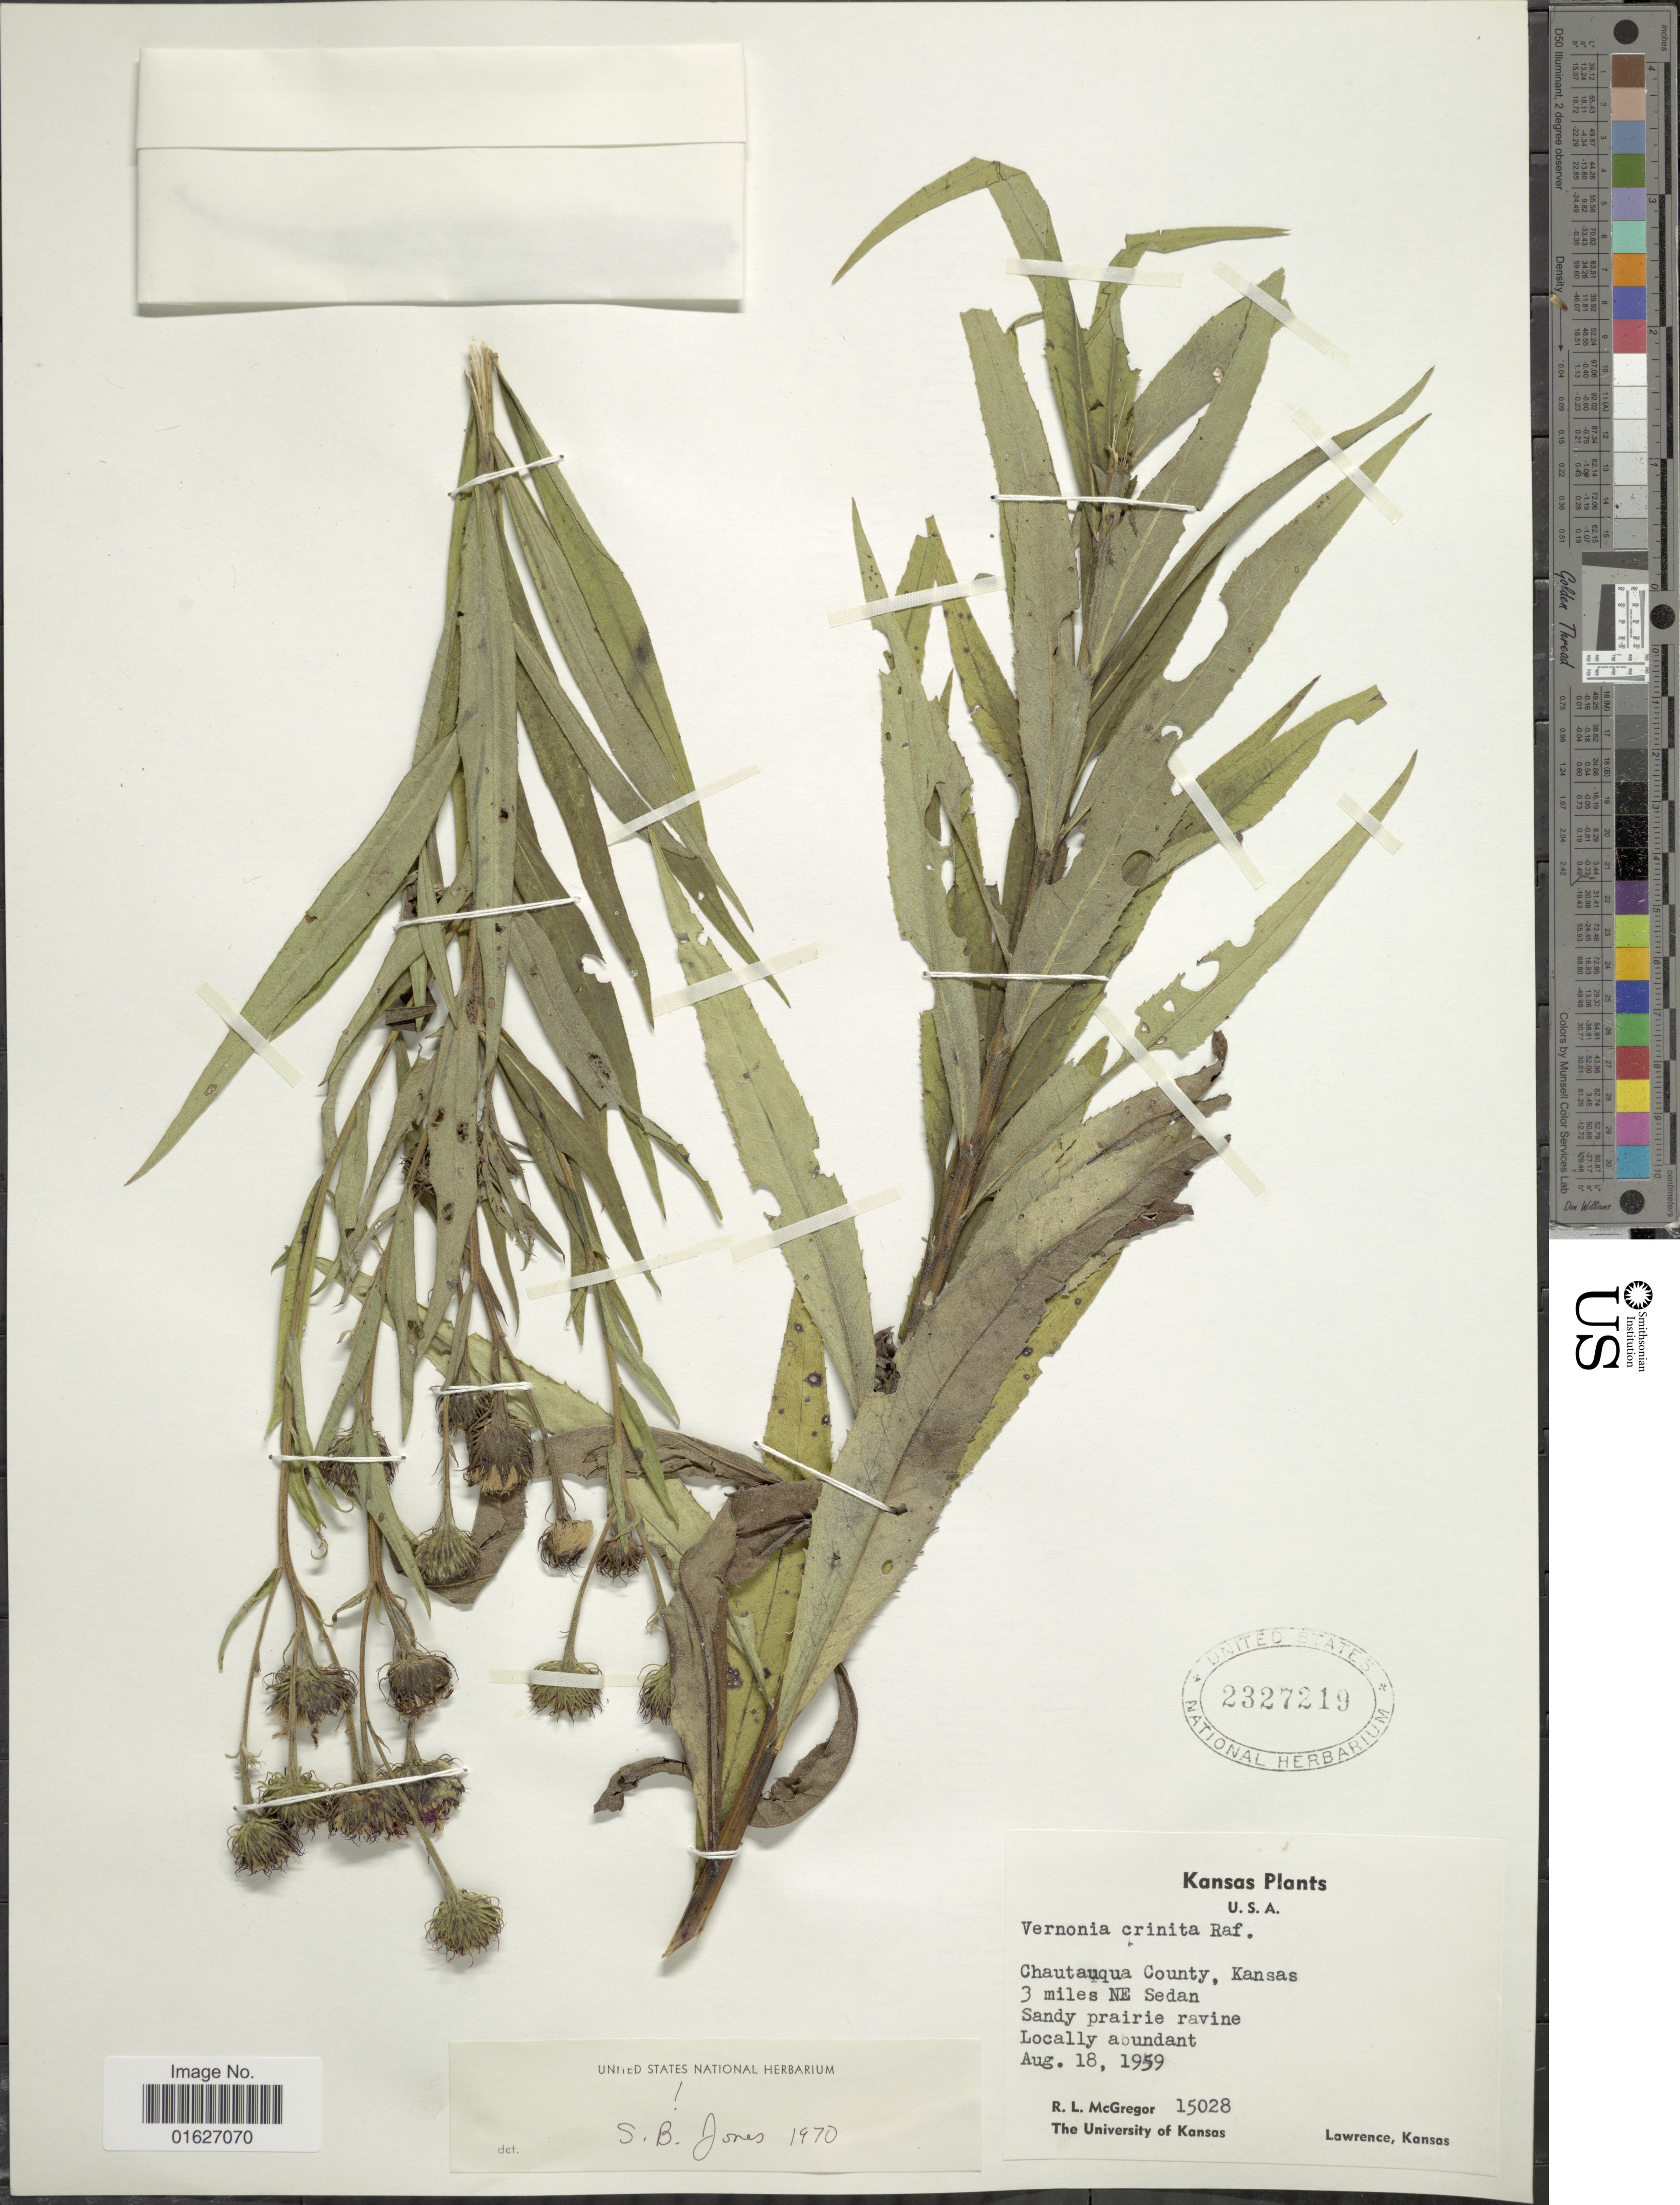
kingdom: Plantae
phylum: Tracheophyta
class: Magnoliopsida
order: Asterales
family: Asteraceae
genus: Vernonia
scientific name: Vernonia arkansana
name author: DC.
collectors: R. McGregor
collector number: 15028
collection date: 1959-08-18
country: United States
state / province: Kansas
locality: Chautaugua Counyu, 3 miles NE Sedan.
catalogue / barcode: US 2327219